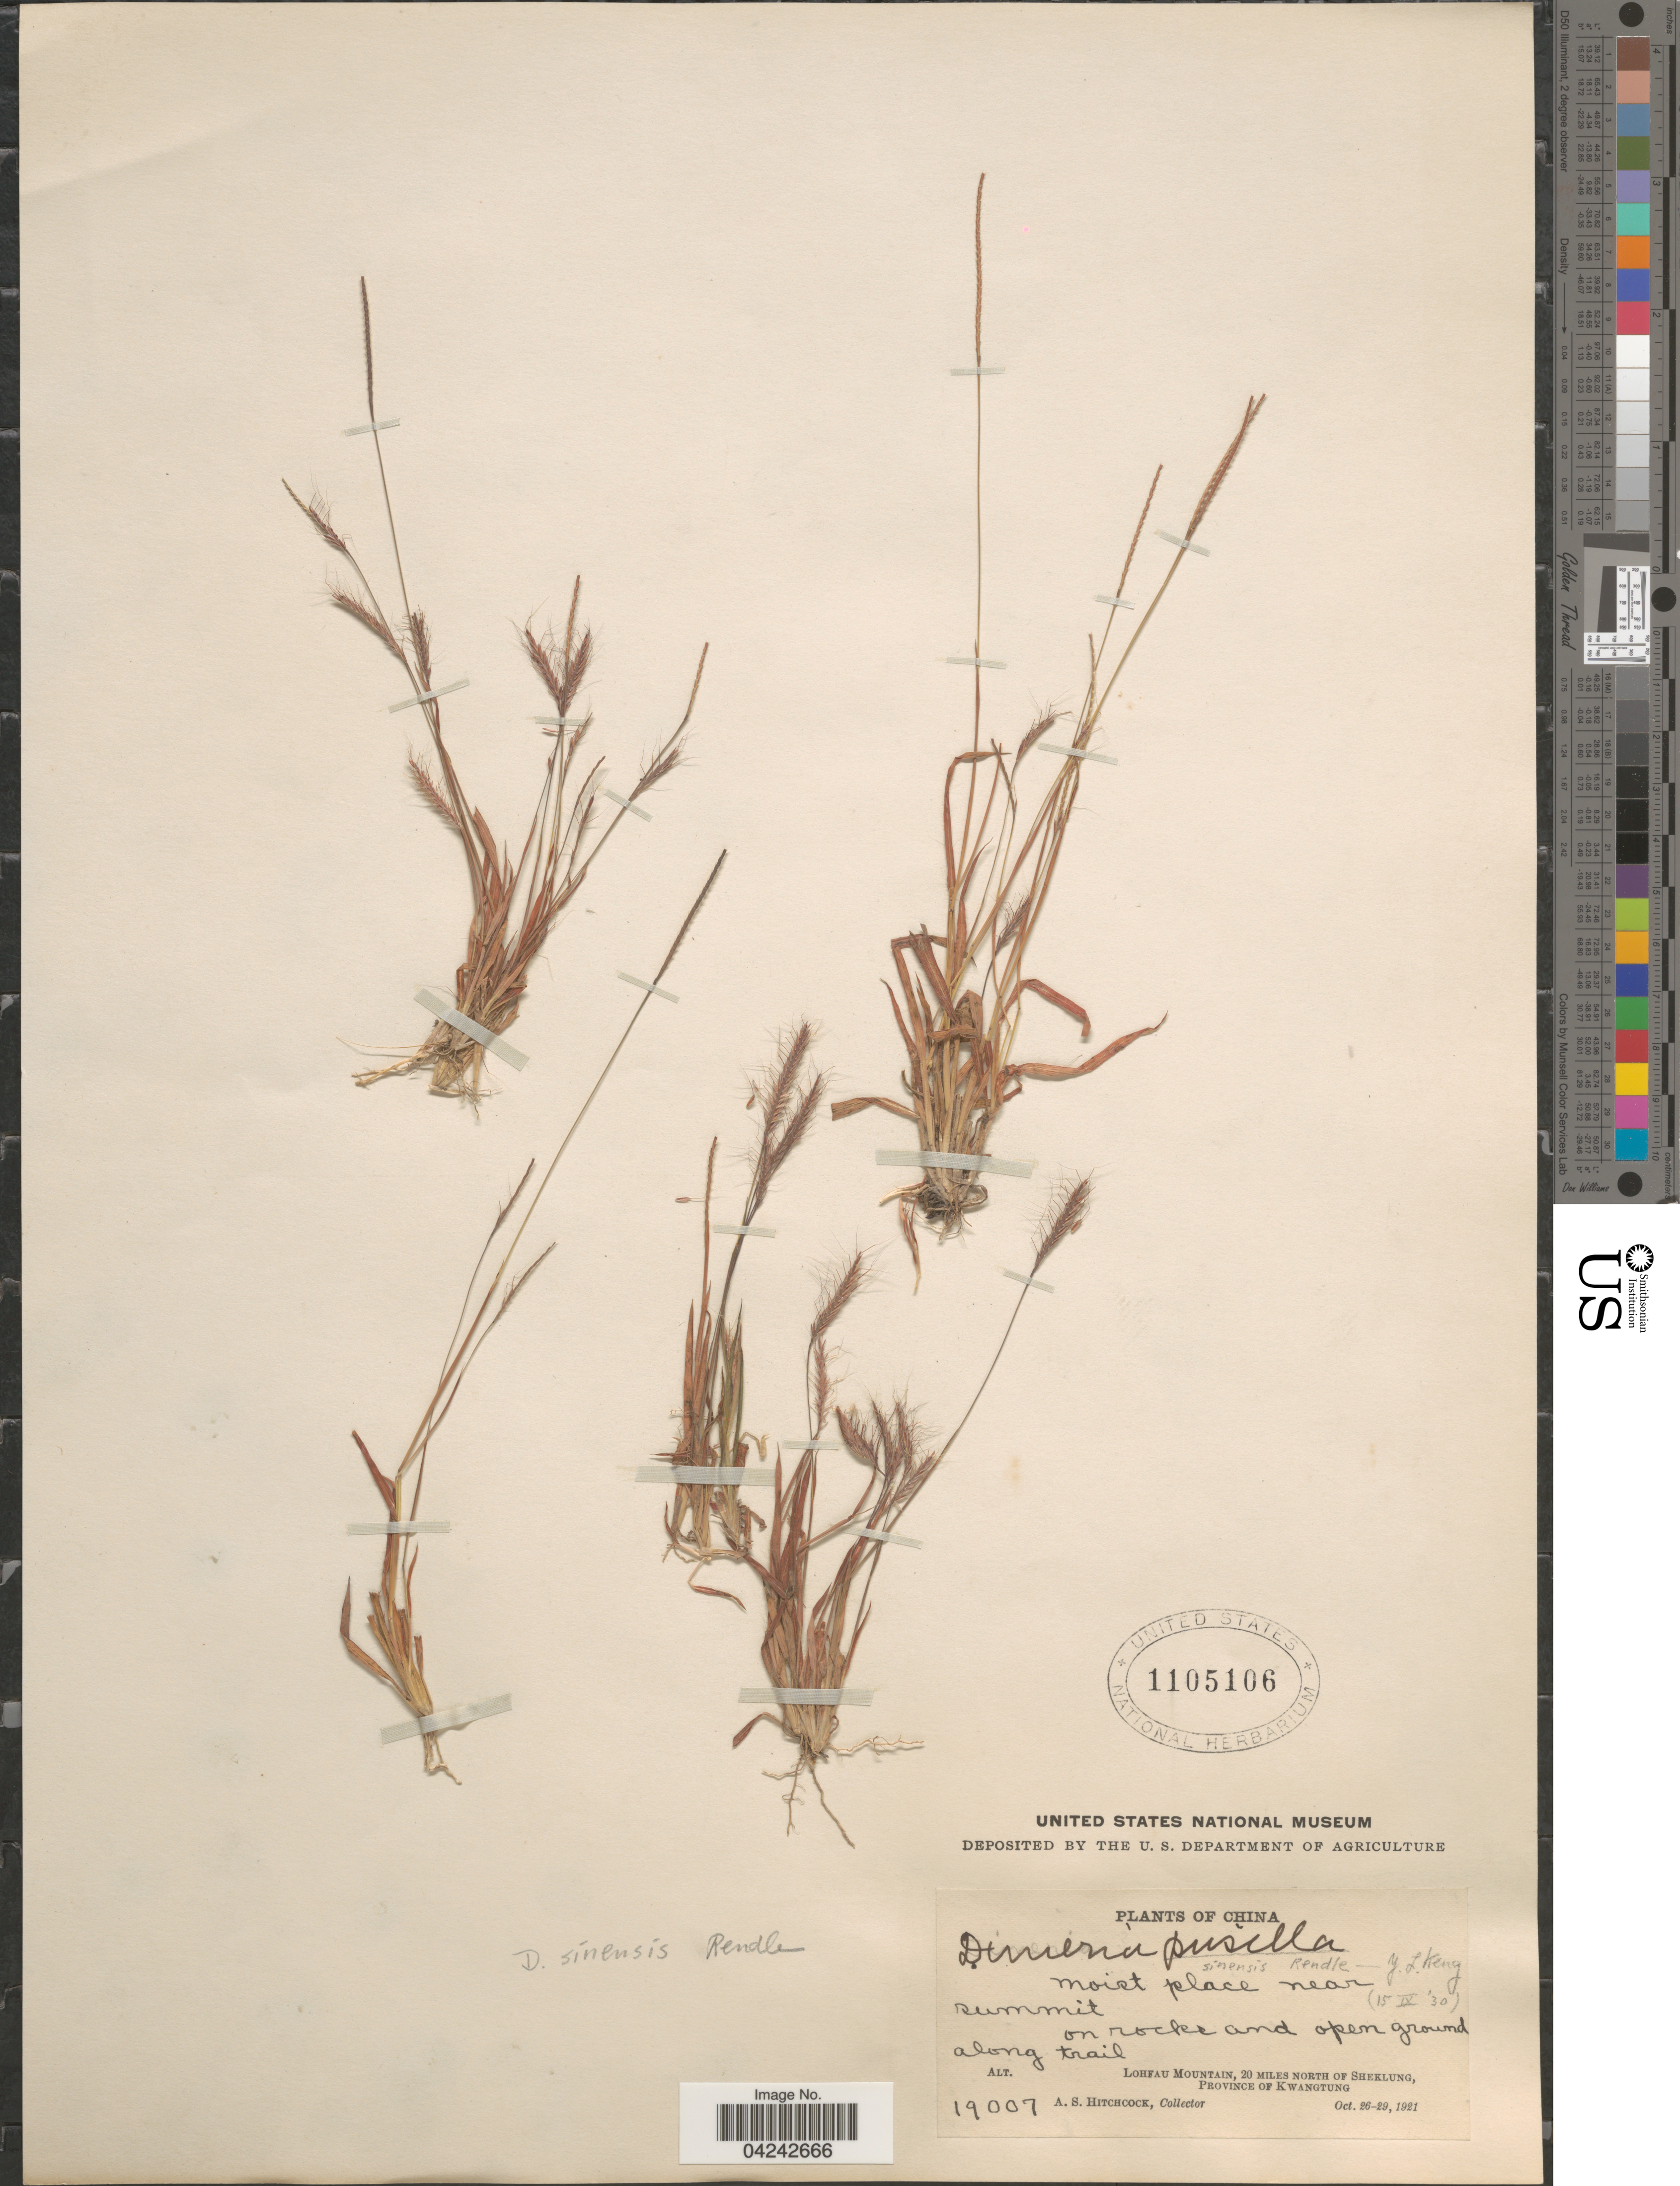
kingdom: Plantae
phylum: Tracheophyta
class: Liliopsida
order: Poales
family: Poaceae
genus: Dimeria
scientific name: Dimeria sinensis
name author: Rendle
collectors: A. S. Hitchcock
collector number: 19007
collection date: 1921-10-26/1921-10-29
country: China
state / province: Guangdong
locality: Lohfau Mountain, 20 miles north of Sheklung, Province of Kwangtung.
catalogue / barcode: US 1105106